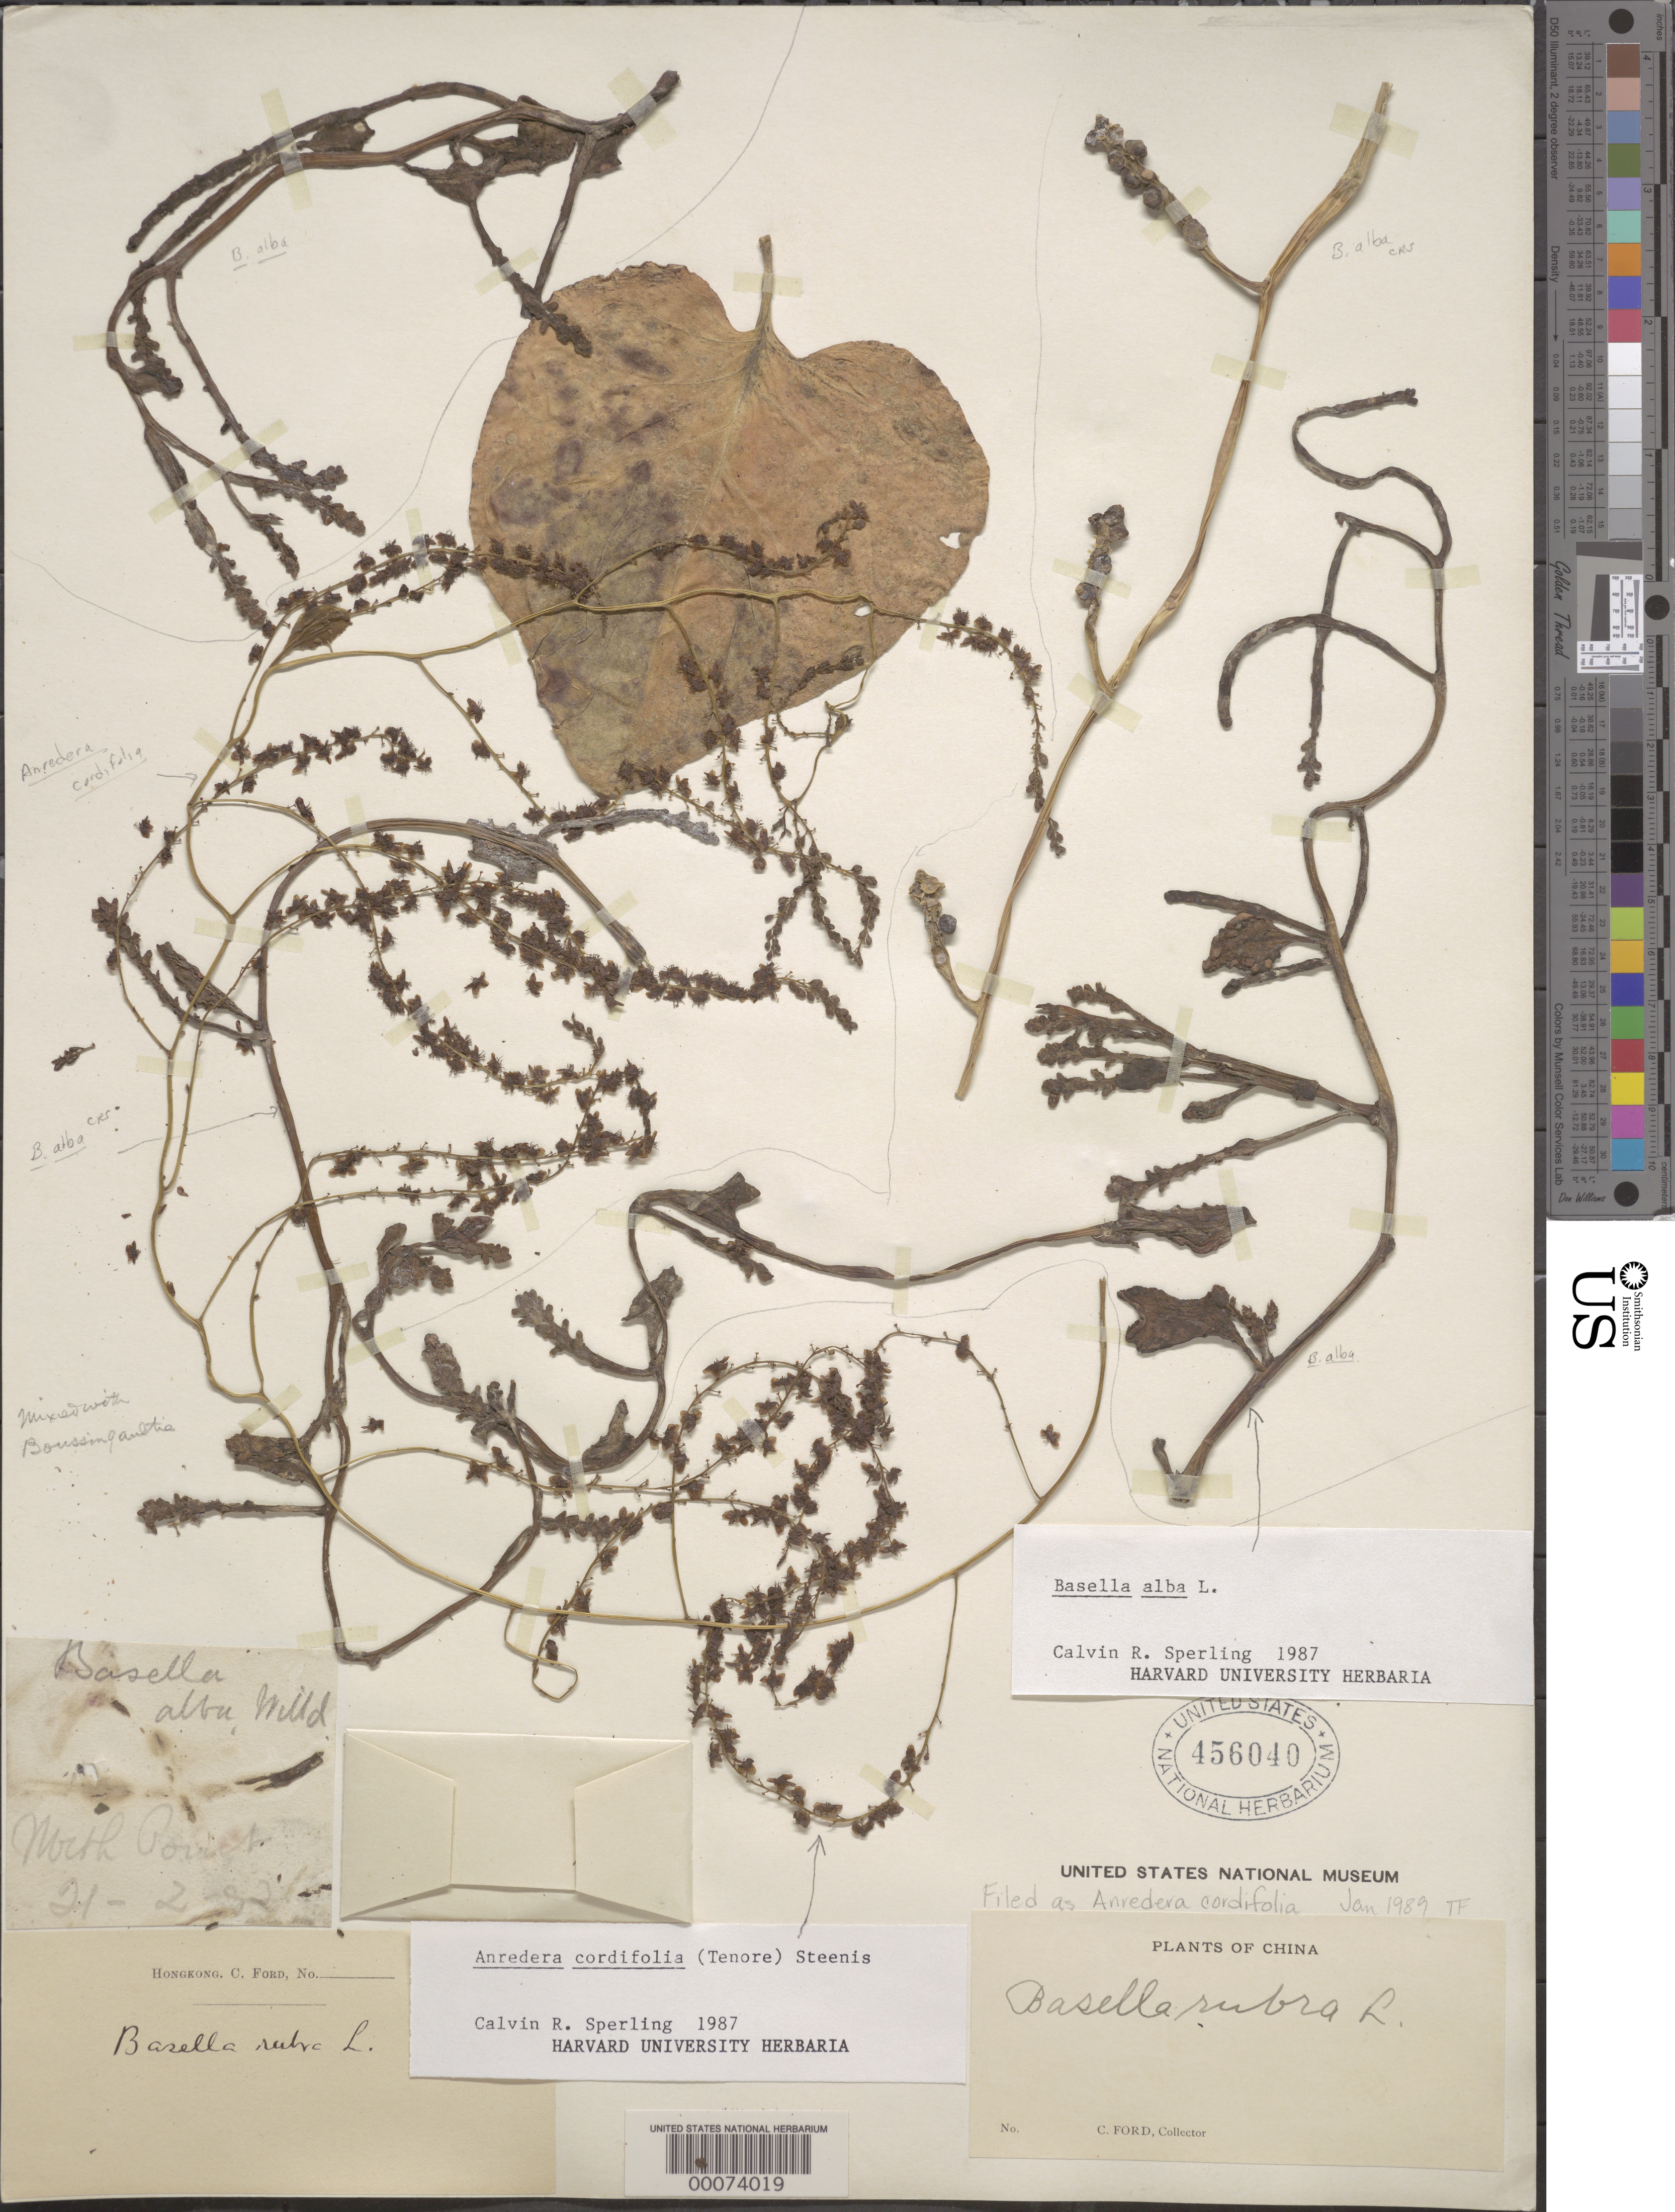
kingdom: Plantae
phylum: Tracheophyta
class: Magnoliopsida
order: Caryophyllales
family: Basellaceae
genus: Anredera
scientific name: Anredera cordifolia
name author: (Ten.) Steenis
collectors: C. Ford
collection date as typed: Transcribed d/m/y: 21/2/93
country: China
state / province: Hong Kong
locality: North Point.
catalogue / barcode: US 456040